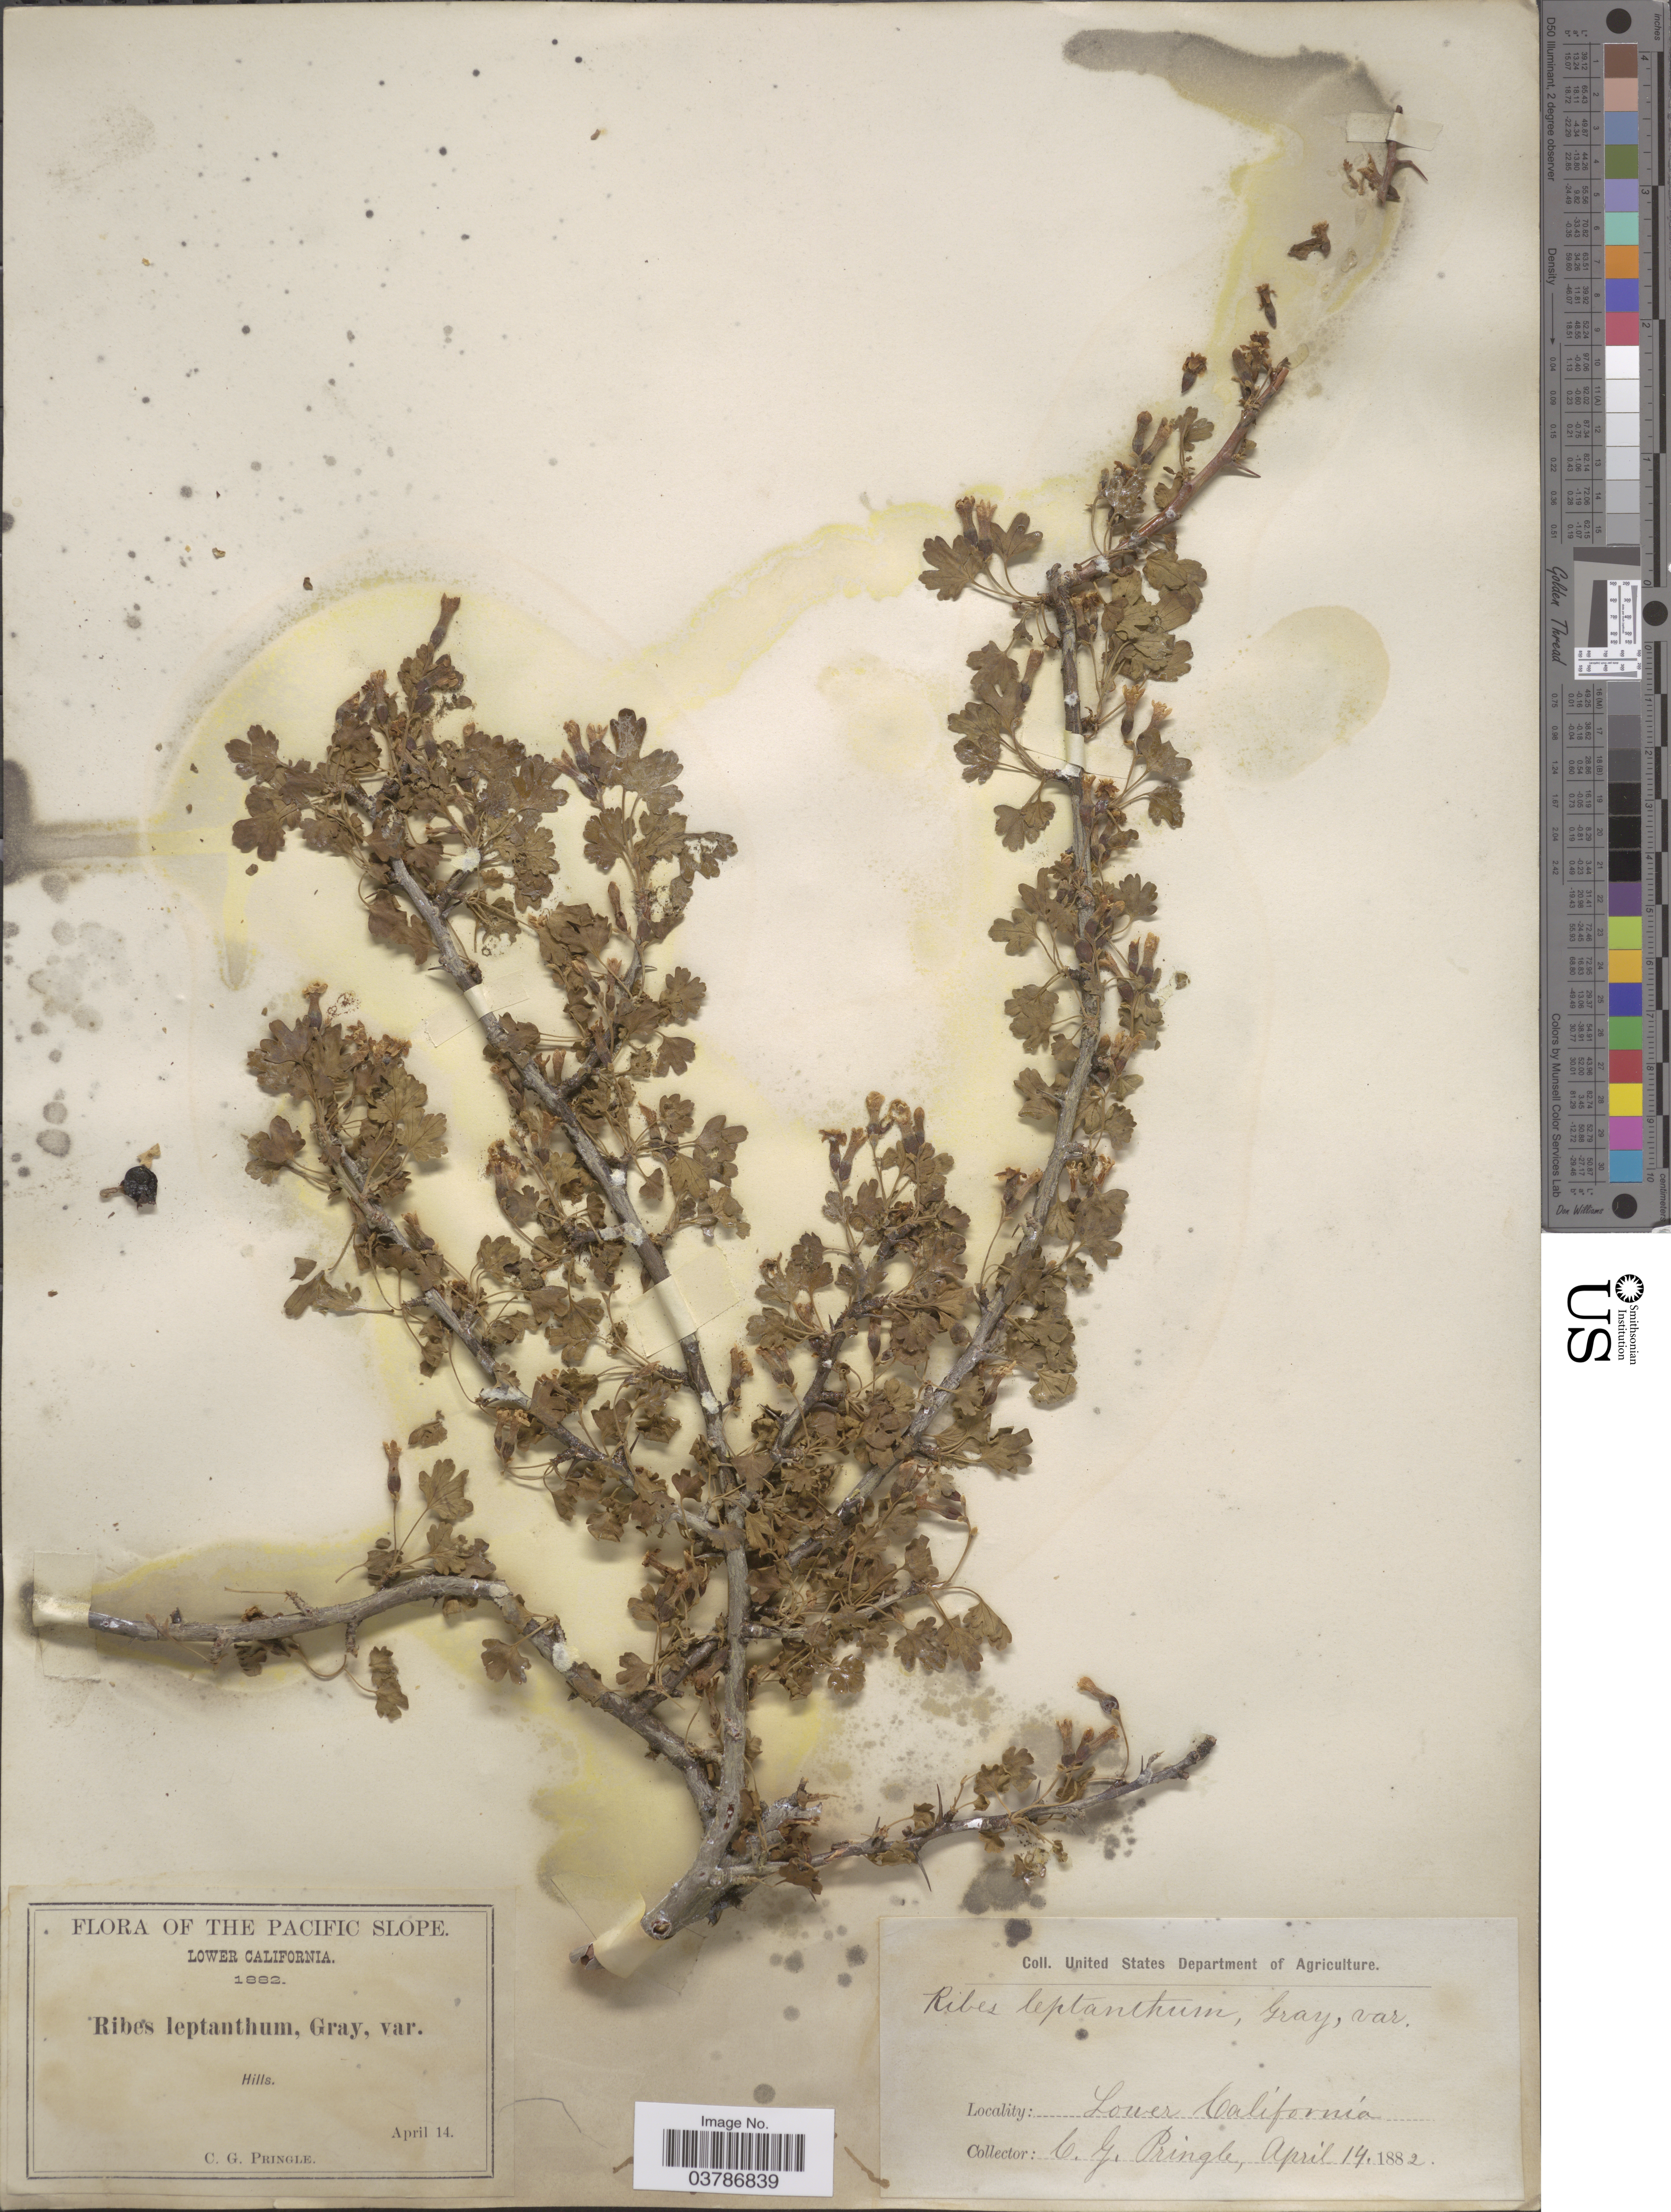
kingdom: Plantae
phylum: Tracheophyta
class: Magnoliopsida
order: Saxifragales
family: Grossulariaceae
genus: Ribes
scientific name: Ribes quercetorum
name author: Greene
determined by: Strong, Mark T., (BOT), Smithsonian Institution - National Museum of Natural History (UNITED STATES)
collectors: C. G. Pringle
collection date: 1882-04-14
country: Mexico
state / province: Baja California Norte / Baja California Sur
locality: The Pacific Slope. Lower California. Hills.